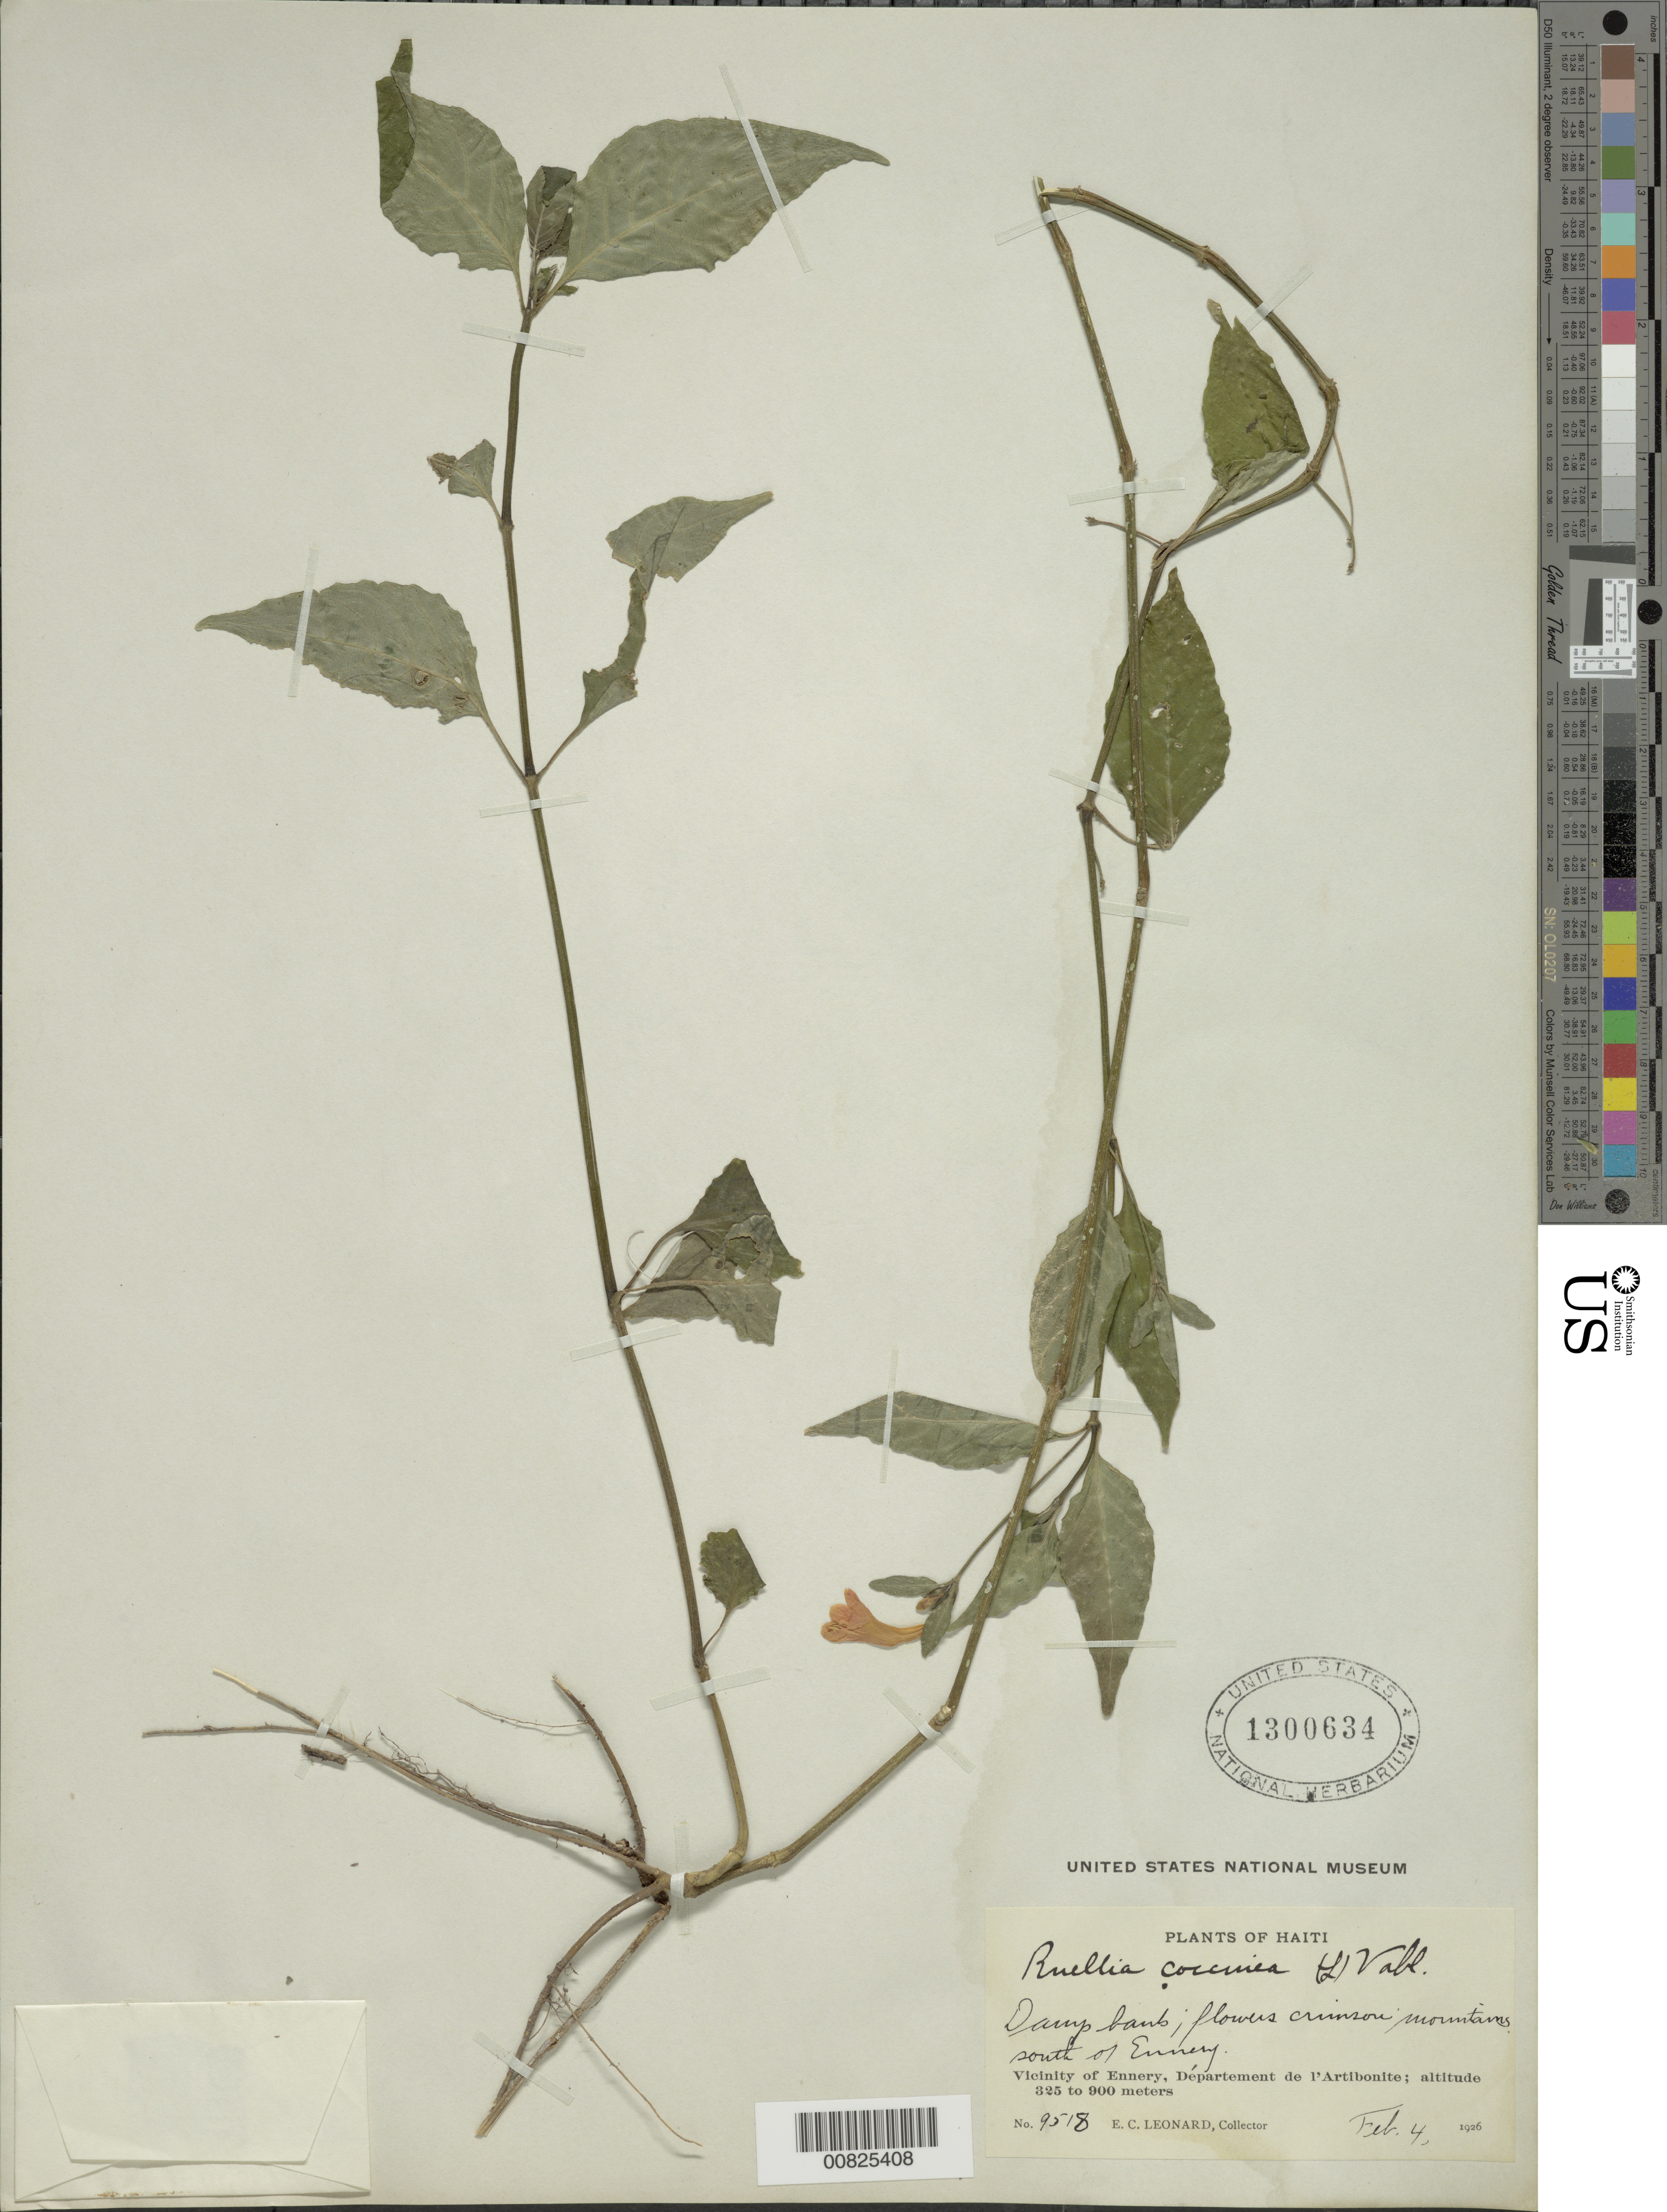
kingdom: Plantae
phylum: Tracheophyta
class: Magnoliopsida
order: Lamiales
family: Acanthaceae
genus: Ruellia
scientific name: Ruellia coccinea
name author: (L.) Vahl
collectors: E. C. Leonard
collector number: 9518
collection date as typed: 04 Feb 1926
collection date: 1926-02-04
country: Haiti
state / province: Artibonite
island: Hispaniola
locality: Vicinity of Ennery, mountains S of city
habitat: Damp bank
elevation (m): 325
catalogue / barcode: US 1300634